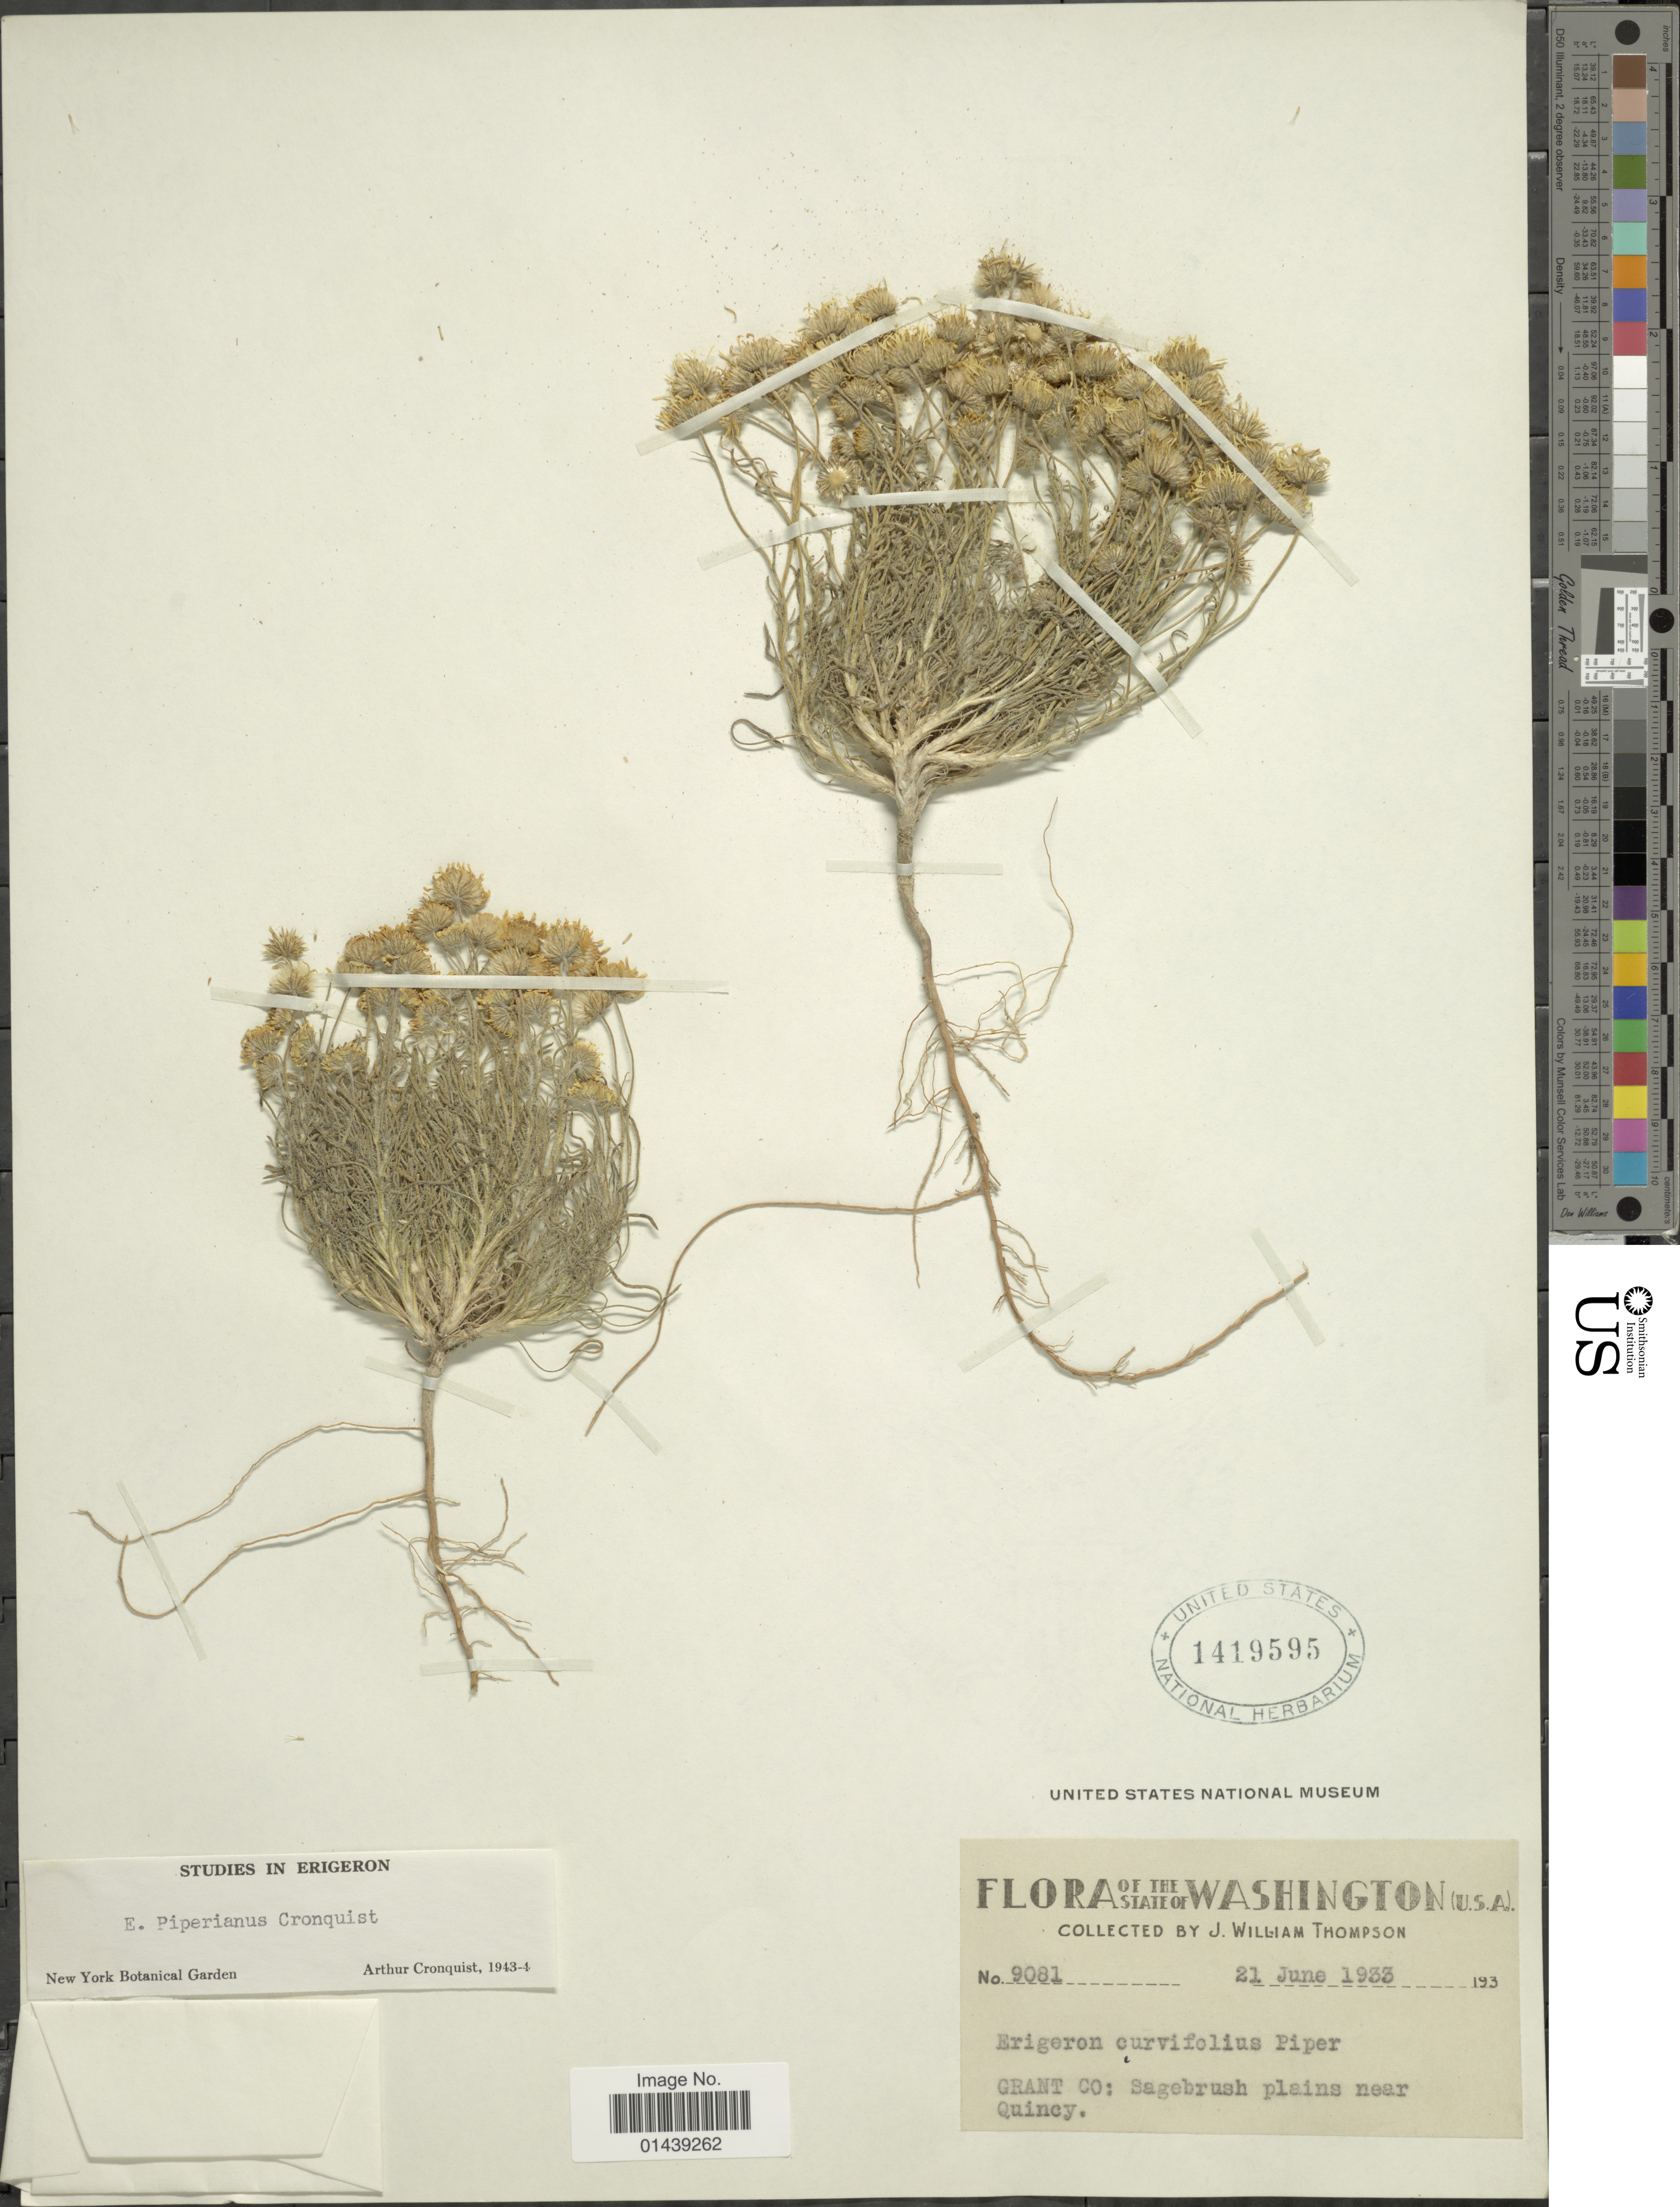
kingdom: Plantae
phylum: Tracheophyta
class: Magnoliopsida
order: Asterales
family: Asteraceae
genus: Erigeron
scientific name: Erigeron piperianus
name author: Cronq.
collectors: J. W. Thompson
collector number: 9081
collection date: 1933-06-21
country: United States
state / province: Washington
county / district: Grant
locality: Grant Co: near Quincy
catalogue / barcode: US 1419595